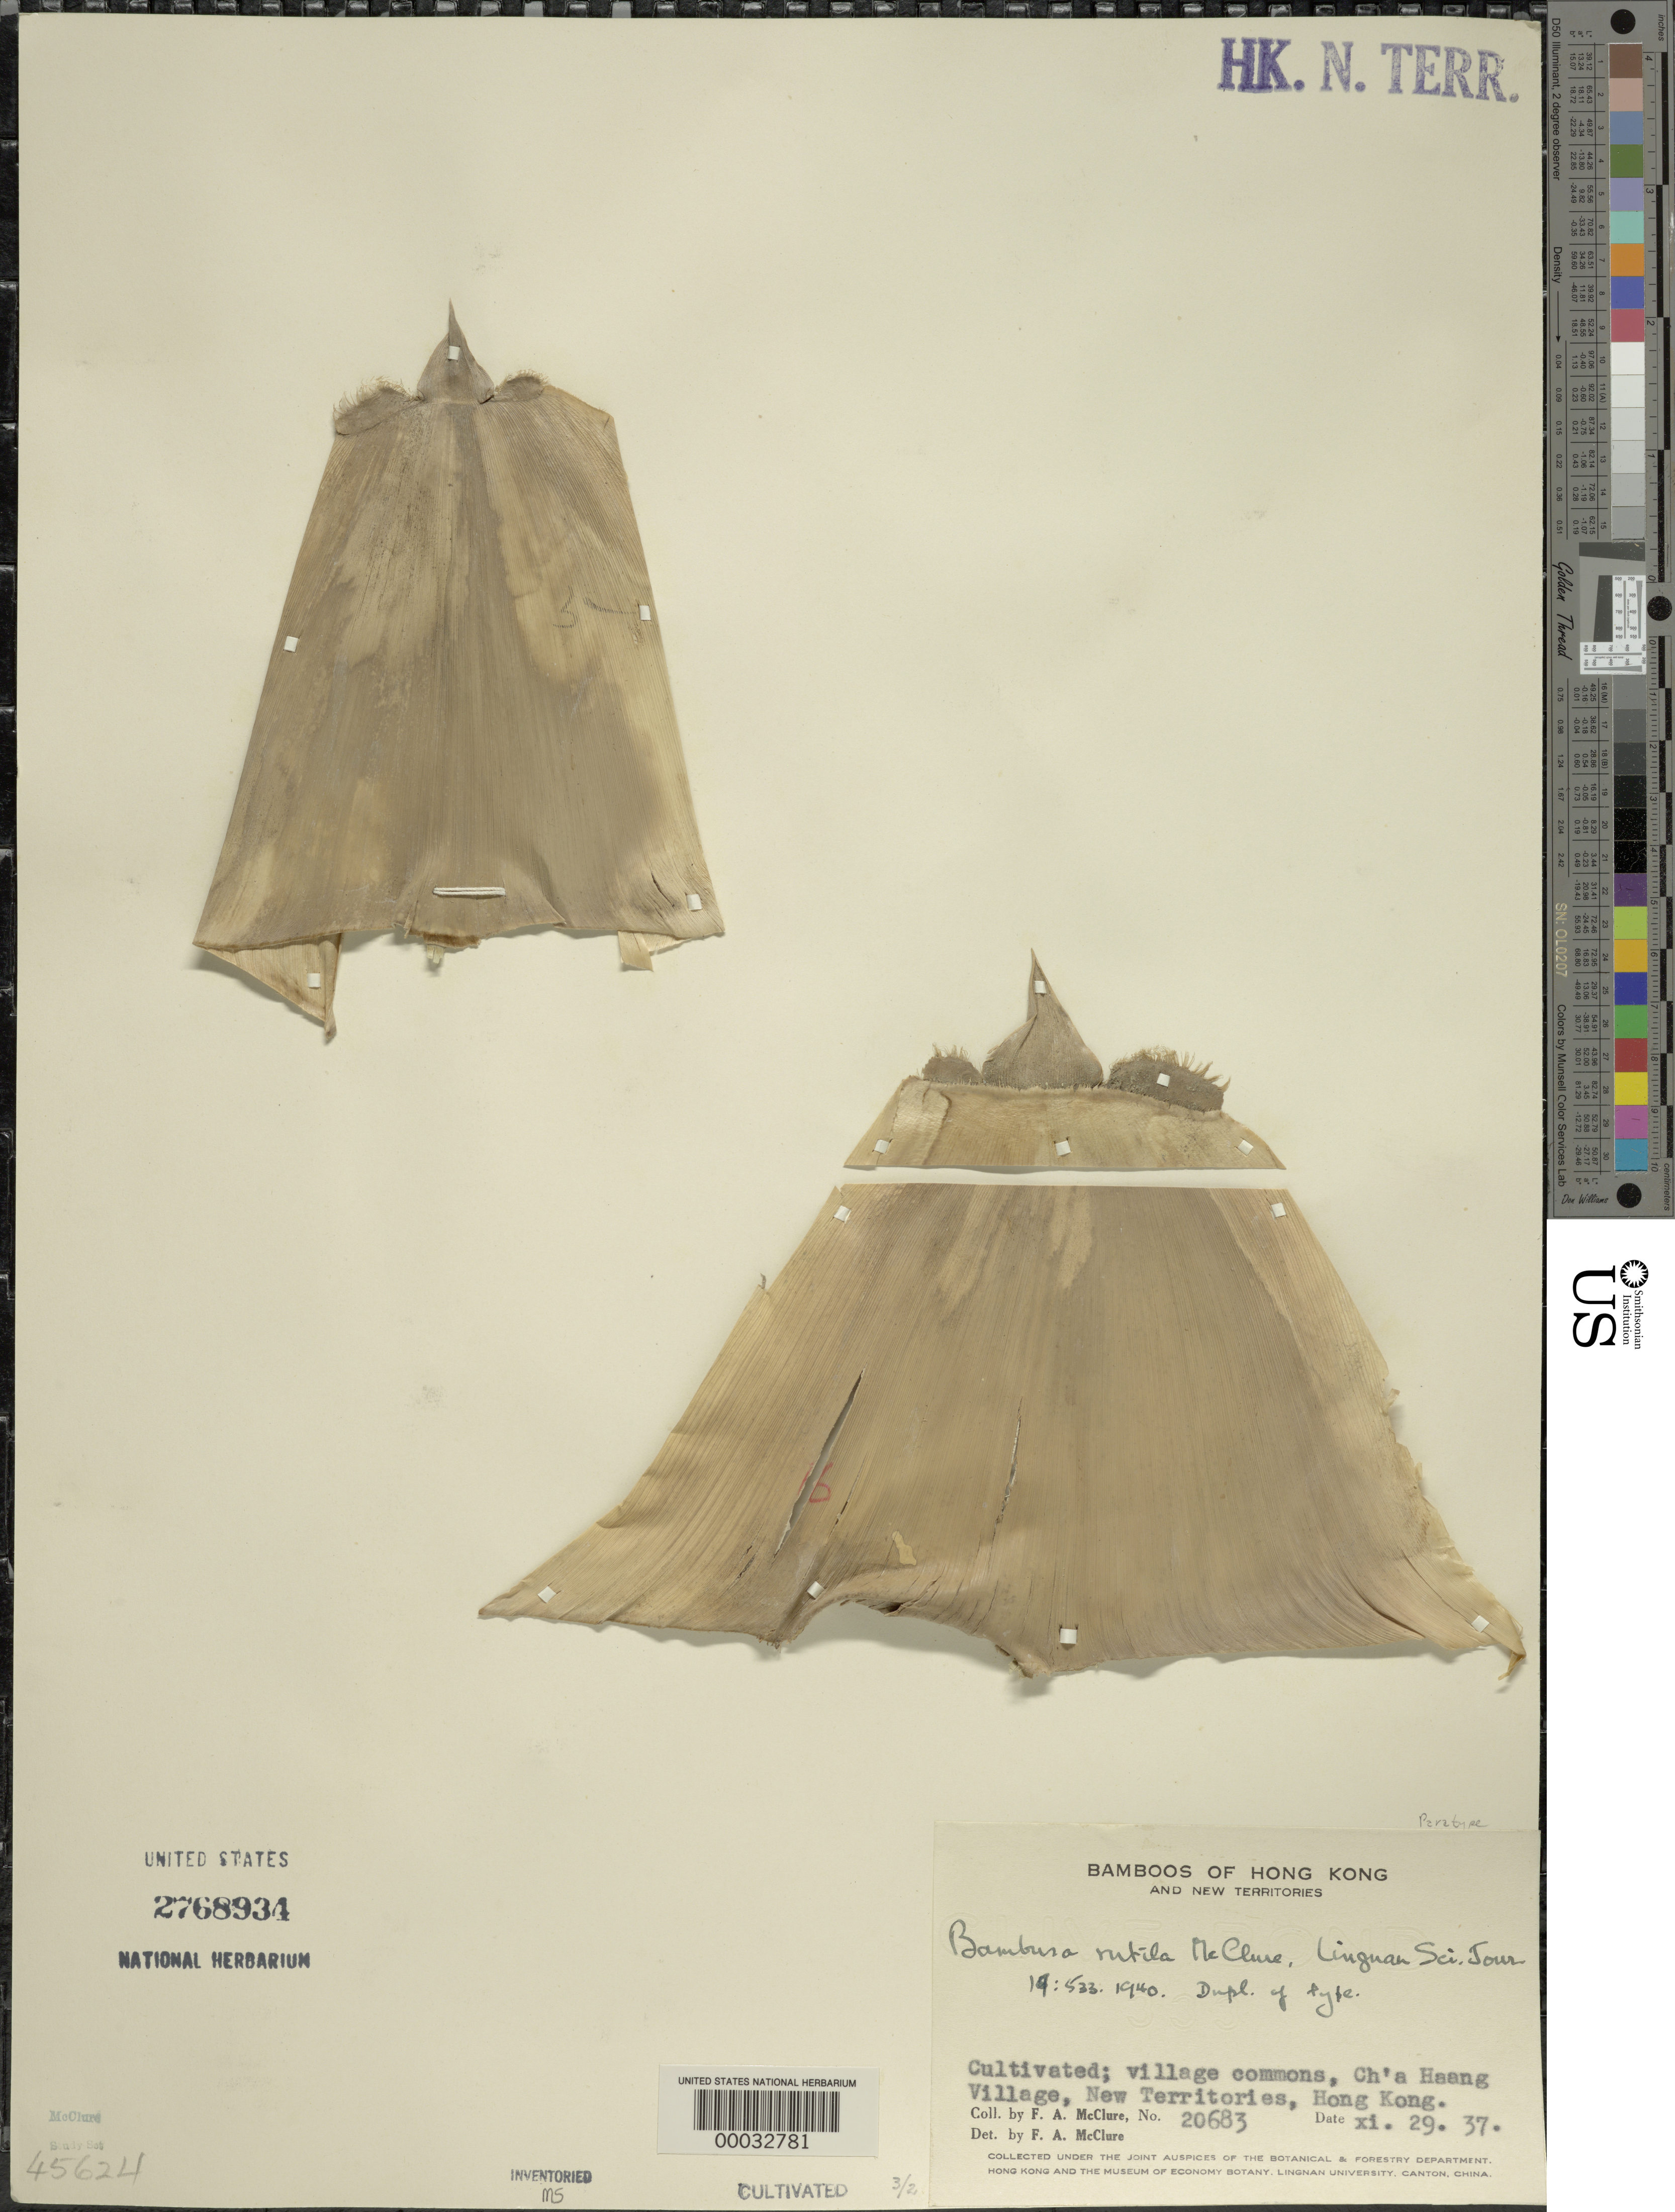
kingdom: Plantae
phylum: Tracheophyta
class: Liliopsida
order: Poales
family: Poaceae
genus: Bambusa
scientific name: Bambusa rutila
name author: McClure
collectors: F. A. McClure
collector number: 20683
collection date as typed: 29 Nov 1937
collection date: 1937-11-29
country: China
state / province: Hong Kong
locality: Ch'a Haang Village, N. T.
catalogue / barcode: US 2768934